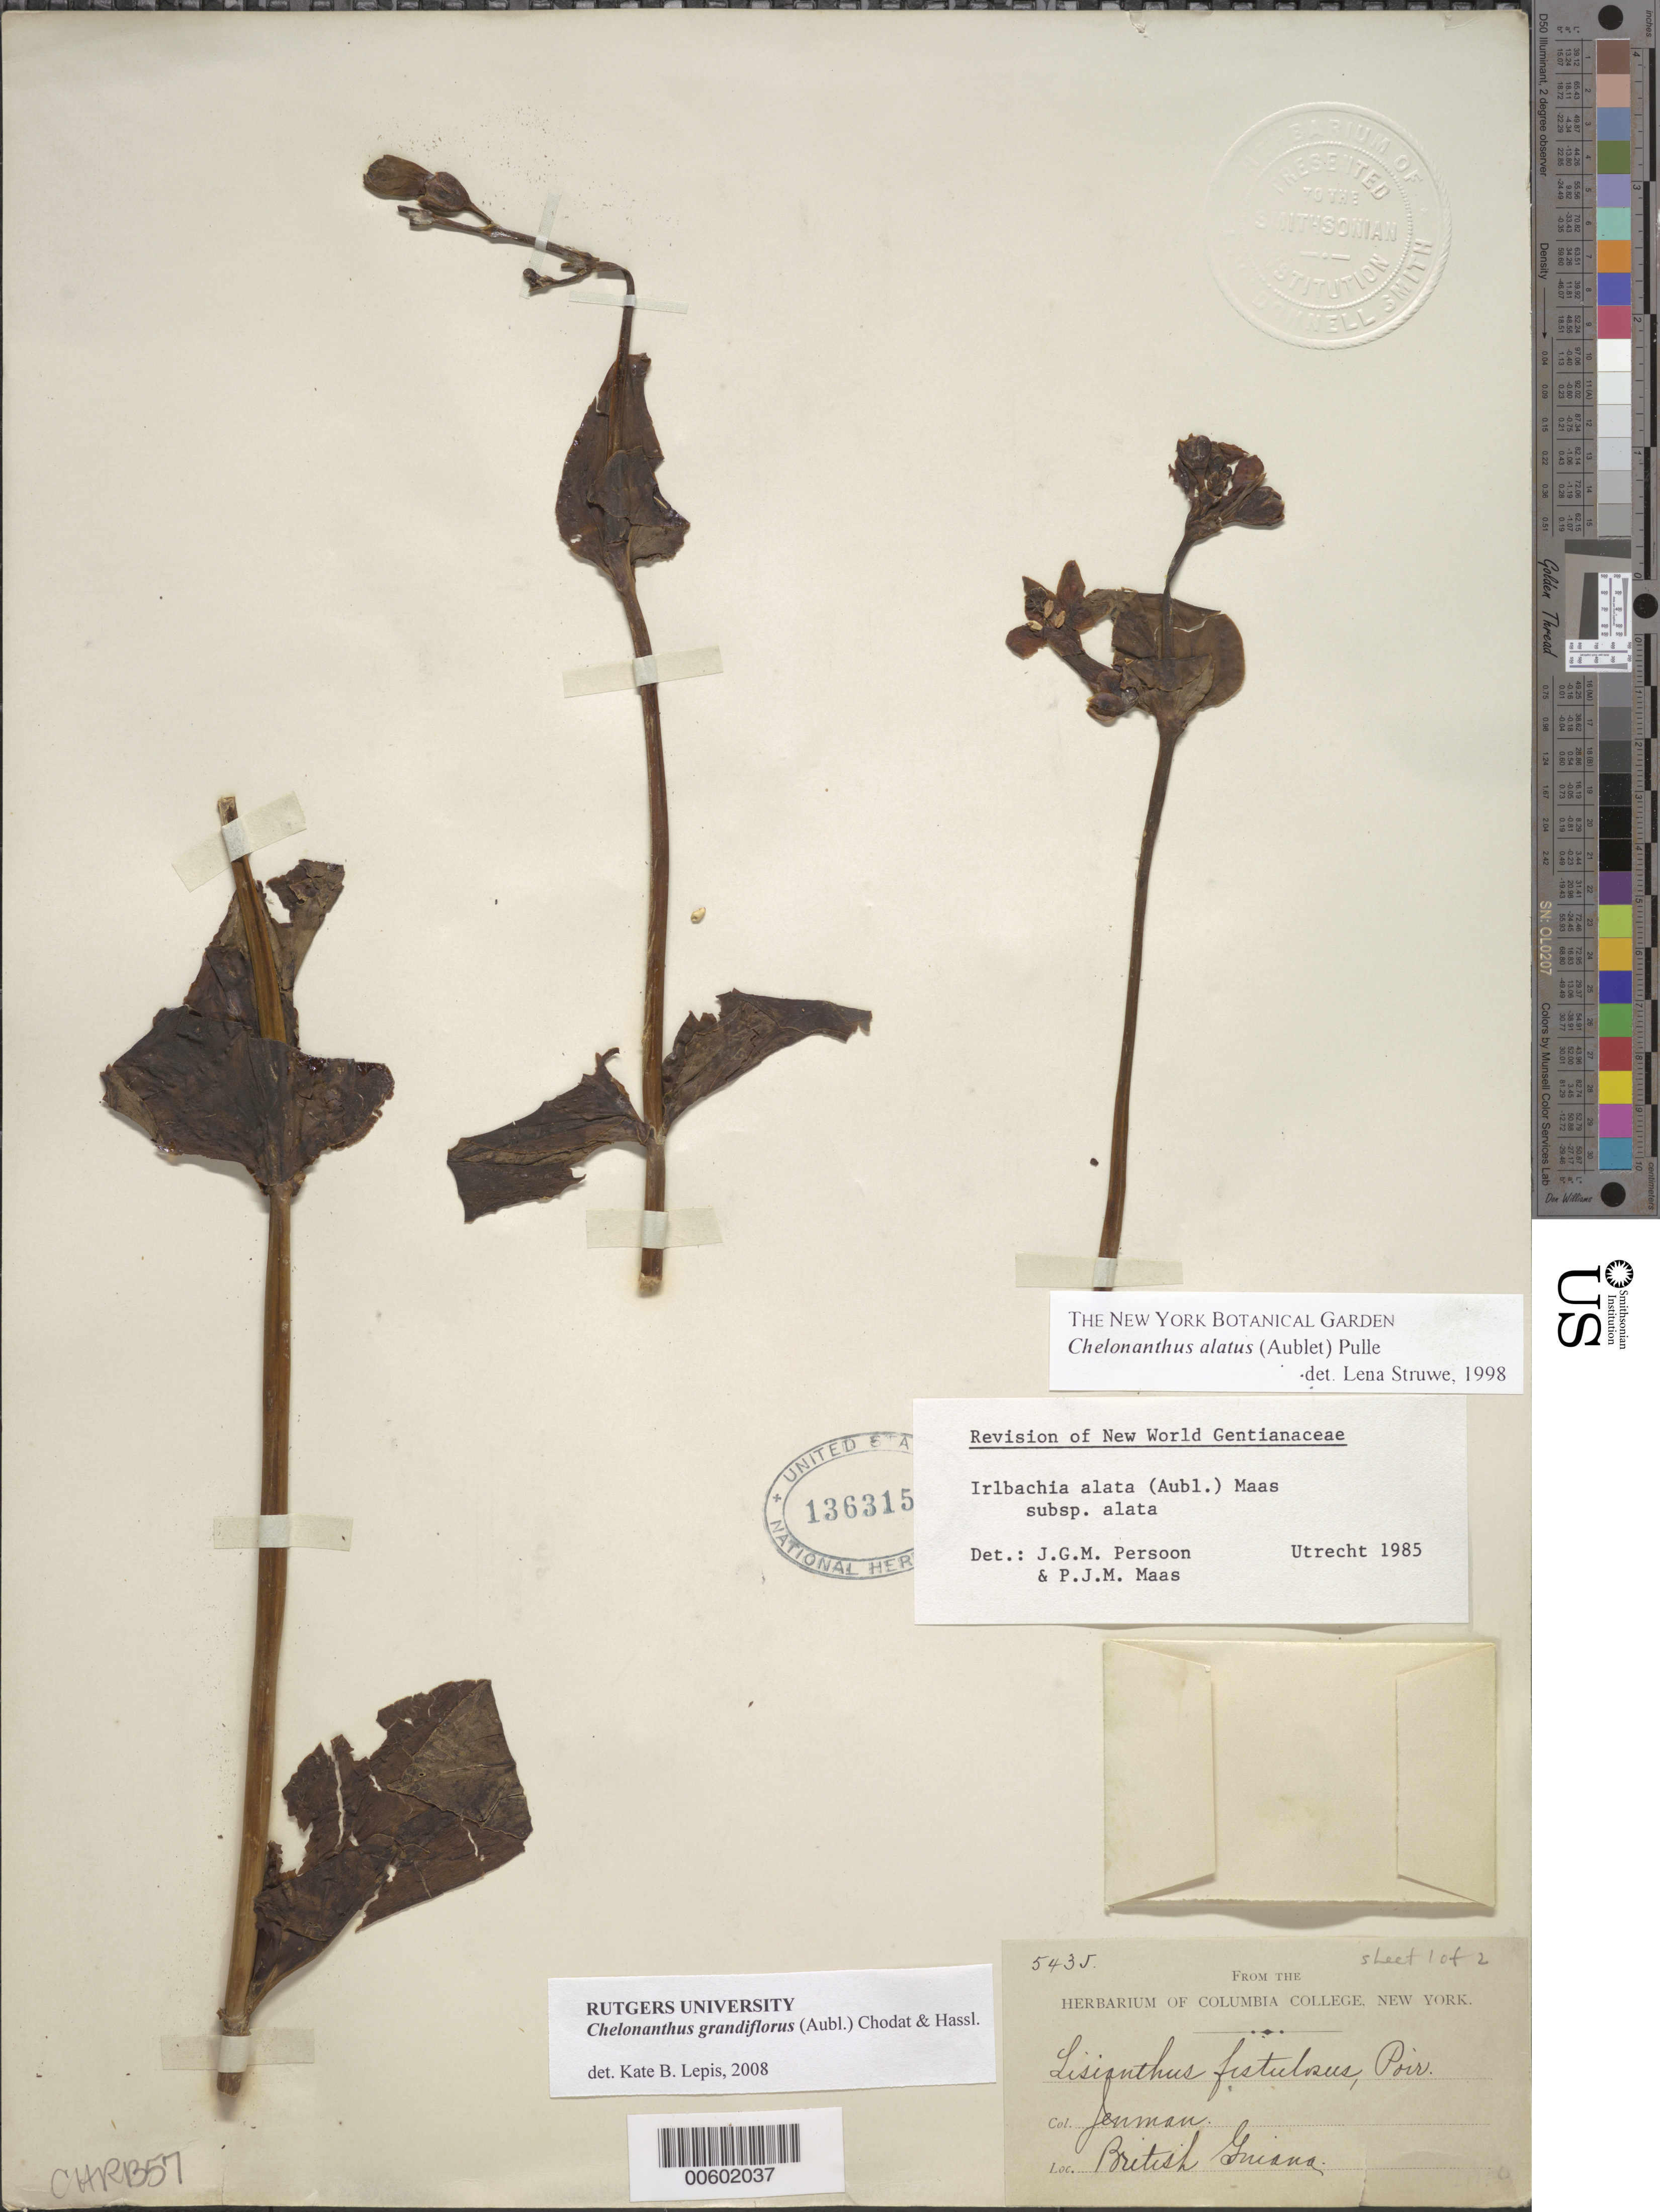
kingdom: Plantae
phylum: Tracheophyta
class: Magnoliopsida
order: Gentianales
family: Gentianaceae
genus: Chelonanthus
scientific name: Chelonanthus grandiflorus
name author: (Aubl.) Chodat & Hassl.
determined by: Lepis, Kate B.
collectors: G. S. Jenman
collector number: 5435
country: Guyana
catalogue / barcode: US 1363158